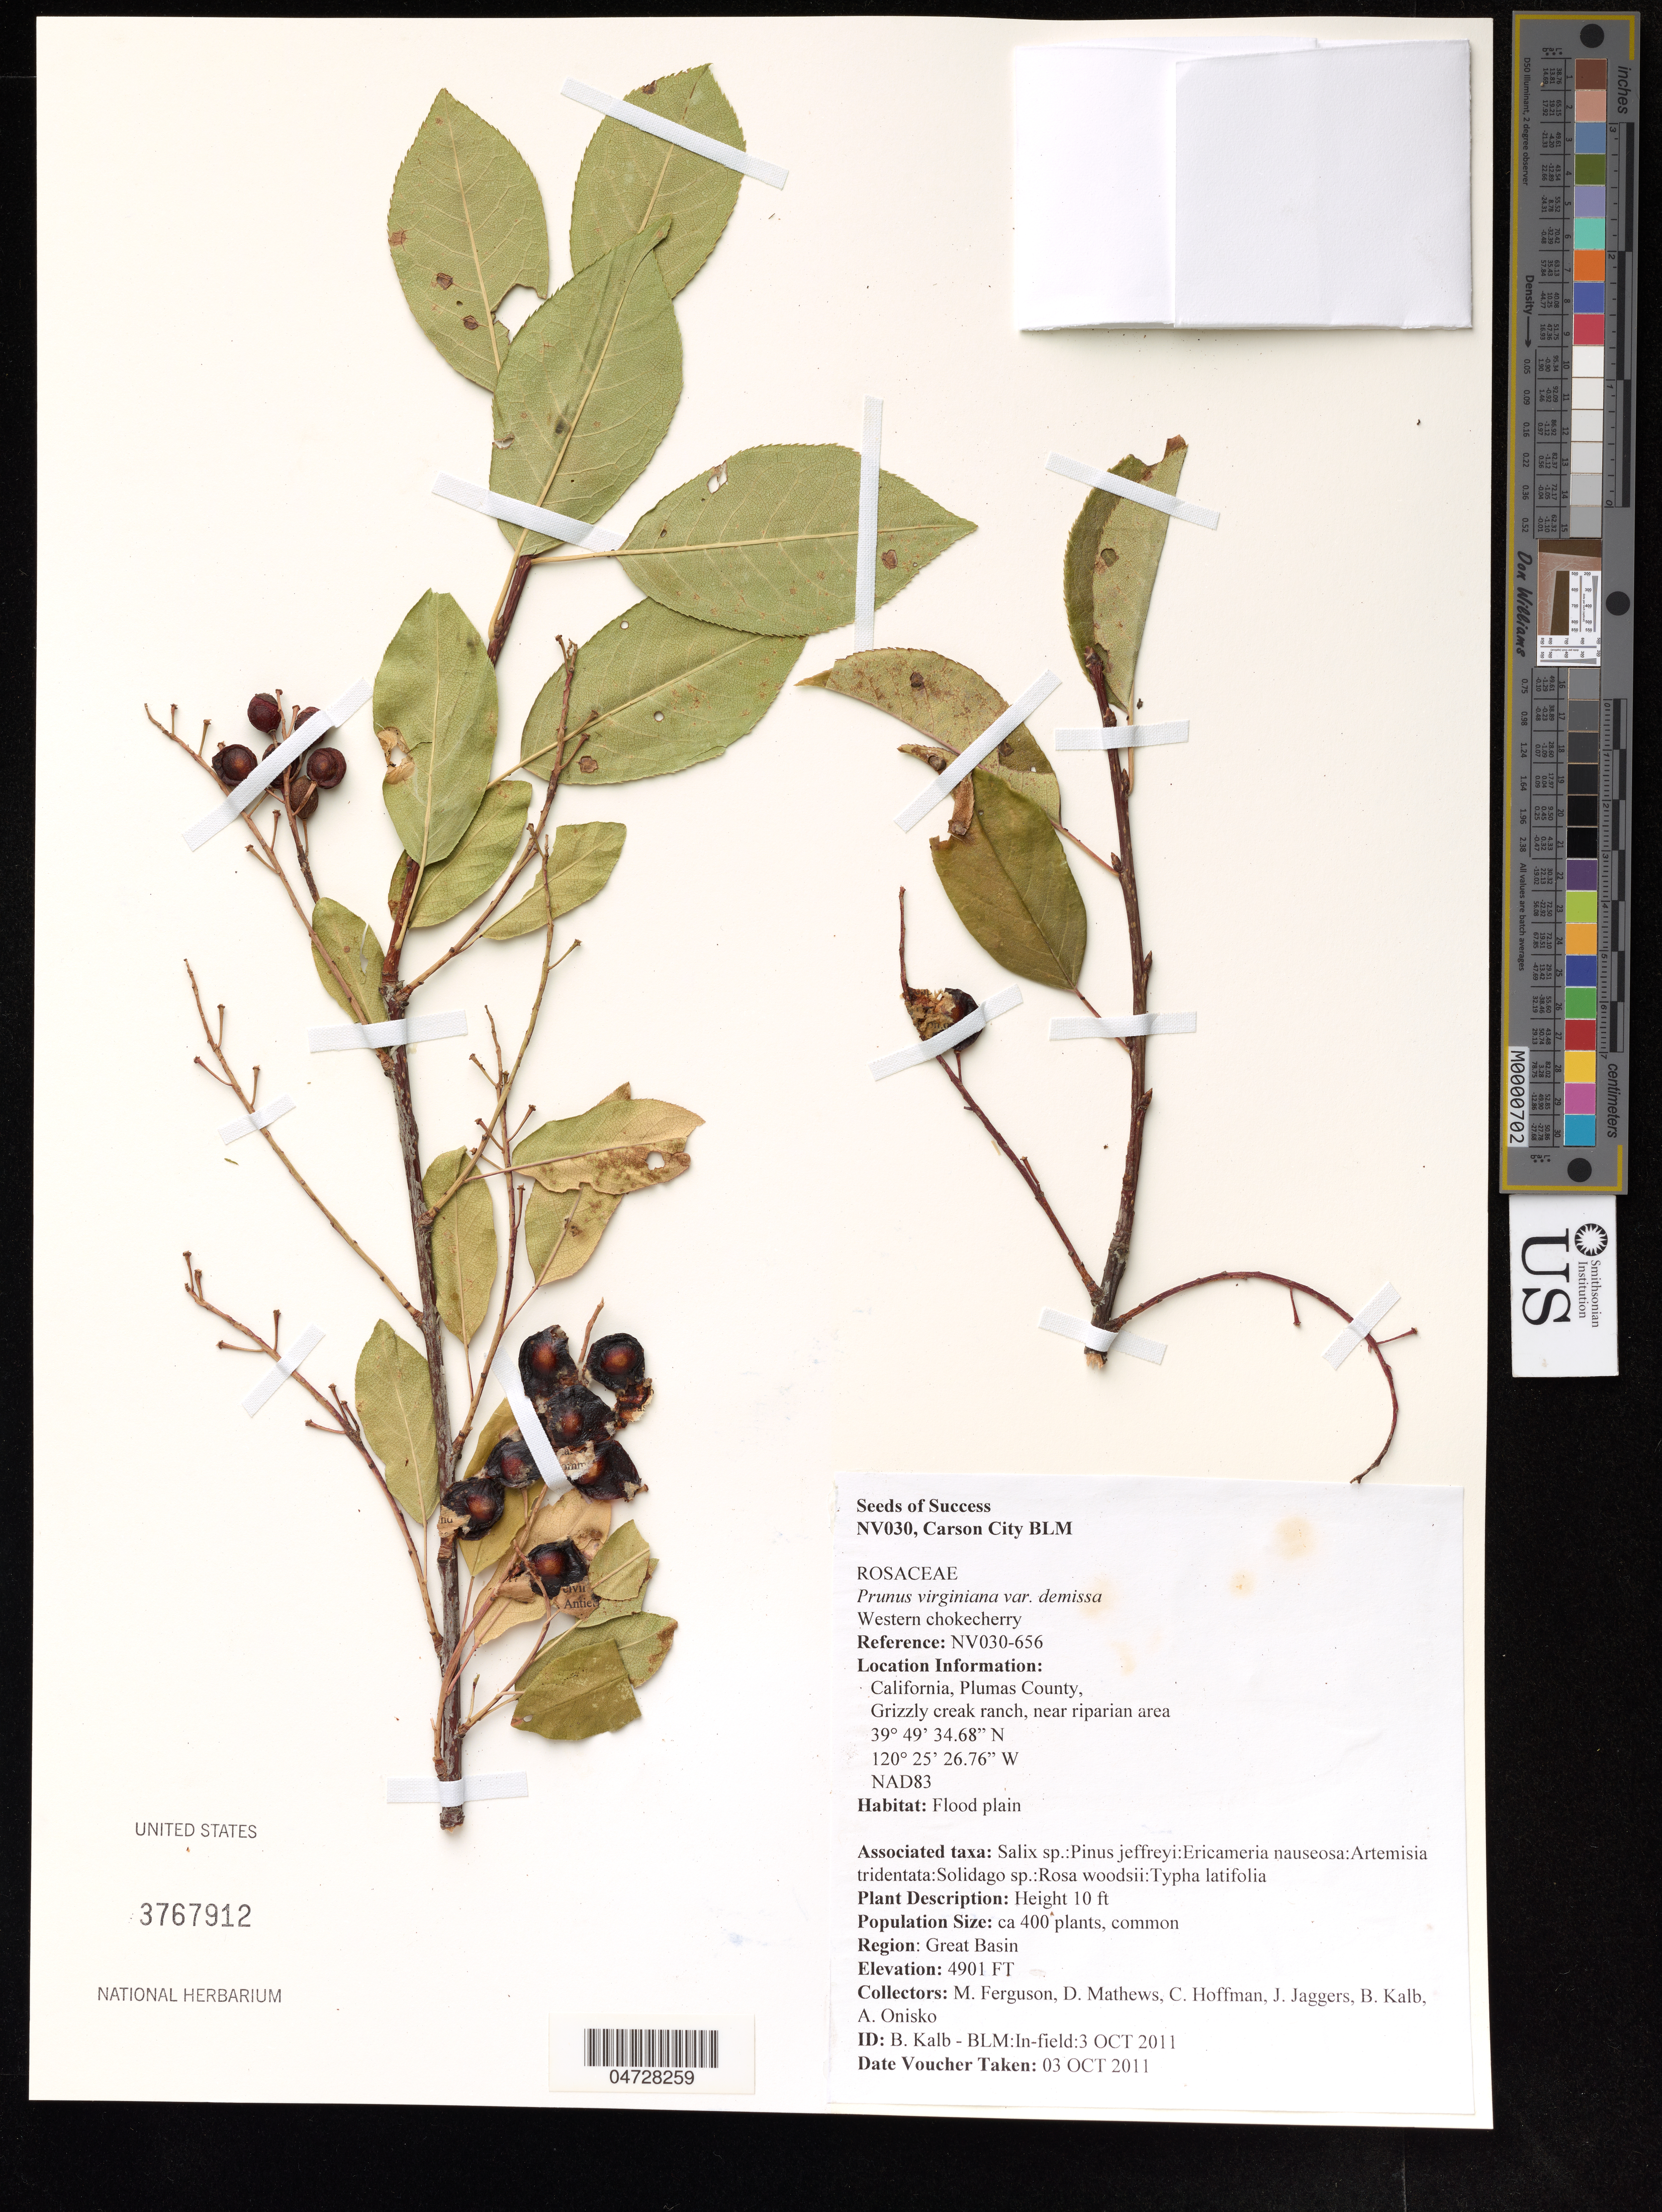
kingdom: Plantae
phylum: Tracheophyta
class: Magnoliopsida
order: Rosales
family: Rosaceae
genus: Prunus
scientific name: Prunus virginiana var. demissa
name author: (Nutt.) Torr.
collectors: M. Ferguson, D. Mathews, C. Hoffman & J. Jaggers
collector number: NV030-656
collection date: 2011-10-03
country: United States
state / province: California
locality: Plumas County, Grizzly creak ranch, near riparian area.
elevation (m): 1494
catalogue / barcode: US 3767912